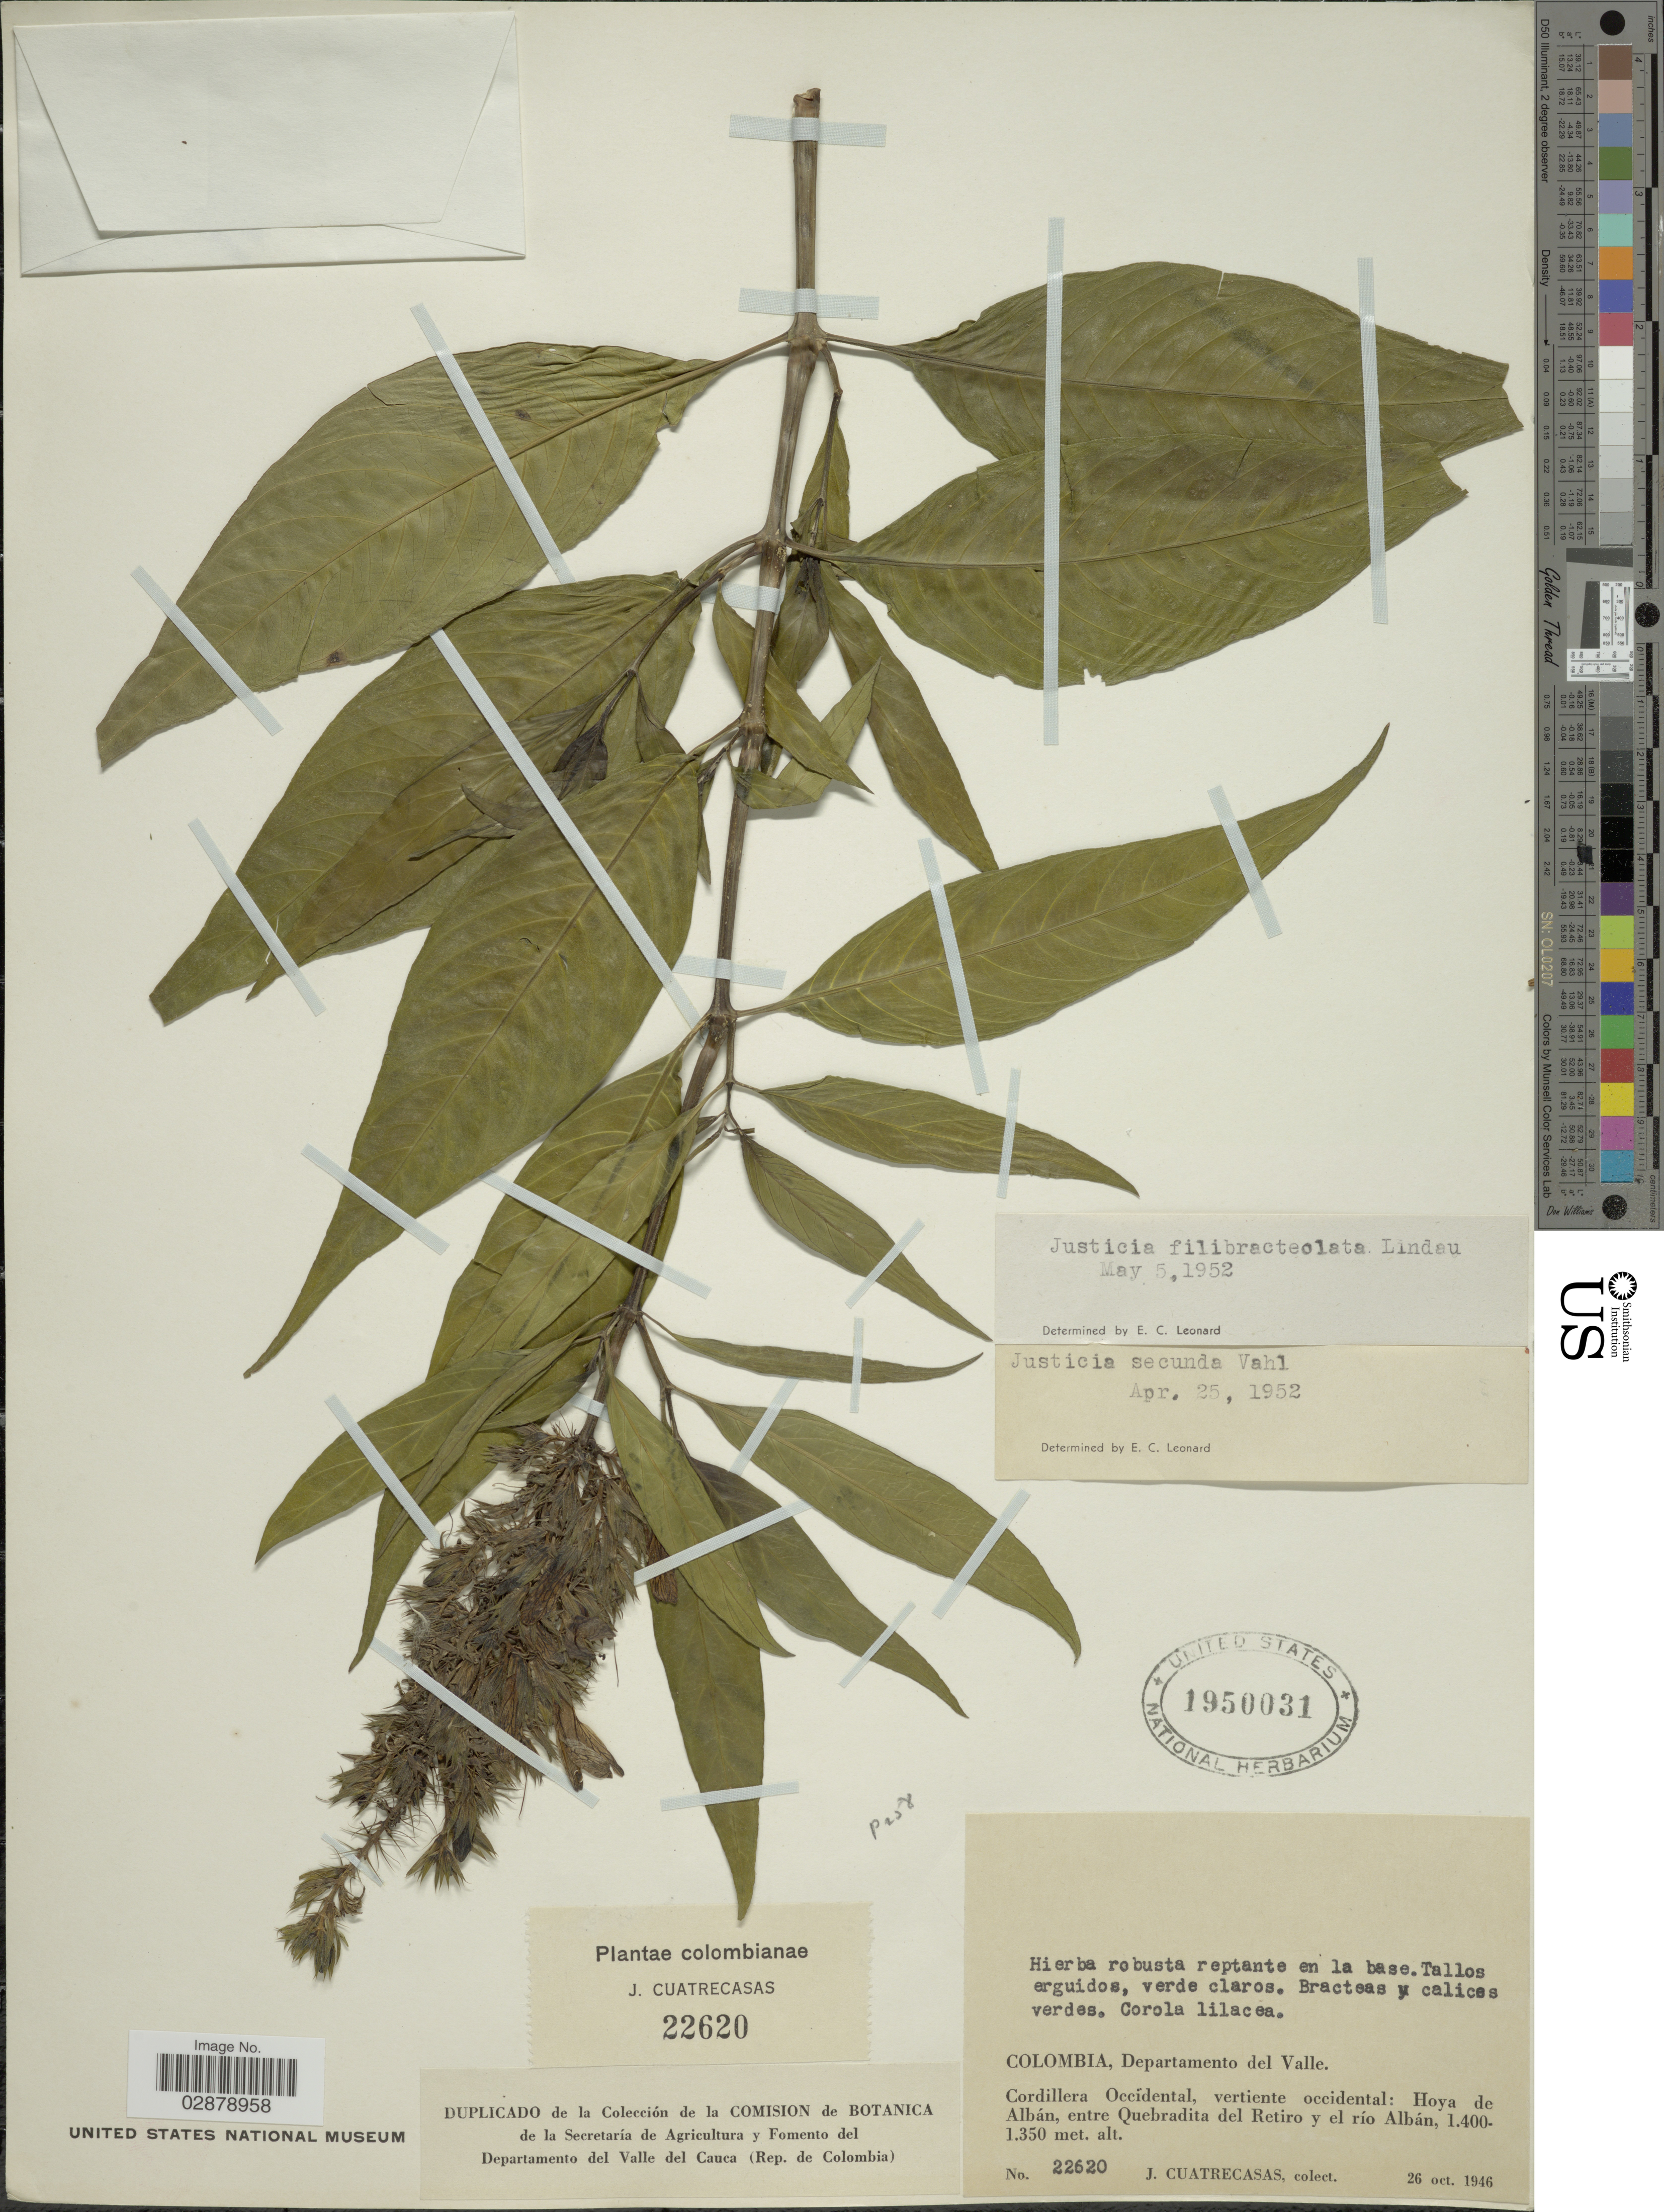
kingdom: Plantae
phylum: Tracheophyta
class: Magnoliopsida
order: Lamiales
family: Acanthaceae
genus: Justicia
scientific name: Justicia filibracteolata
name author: Lindau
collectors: J. Cuatrecasas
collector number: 22620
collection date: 1946-10-26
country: Colombia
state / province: Valle del Cauca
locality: Departamento del Valle. Cordillera Occidental, vertiente occidental: Hoya de Albán, entre Quebradita del Retiro y el río Albán.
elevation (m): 1350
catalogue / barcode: US 1950031